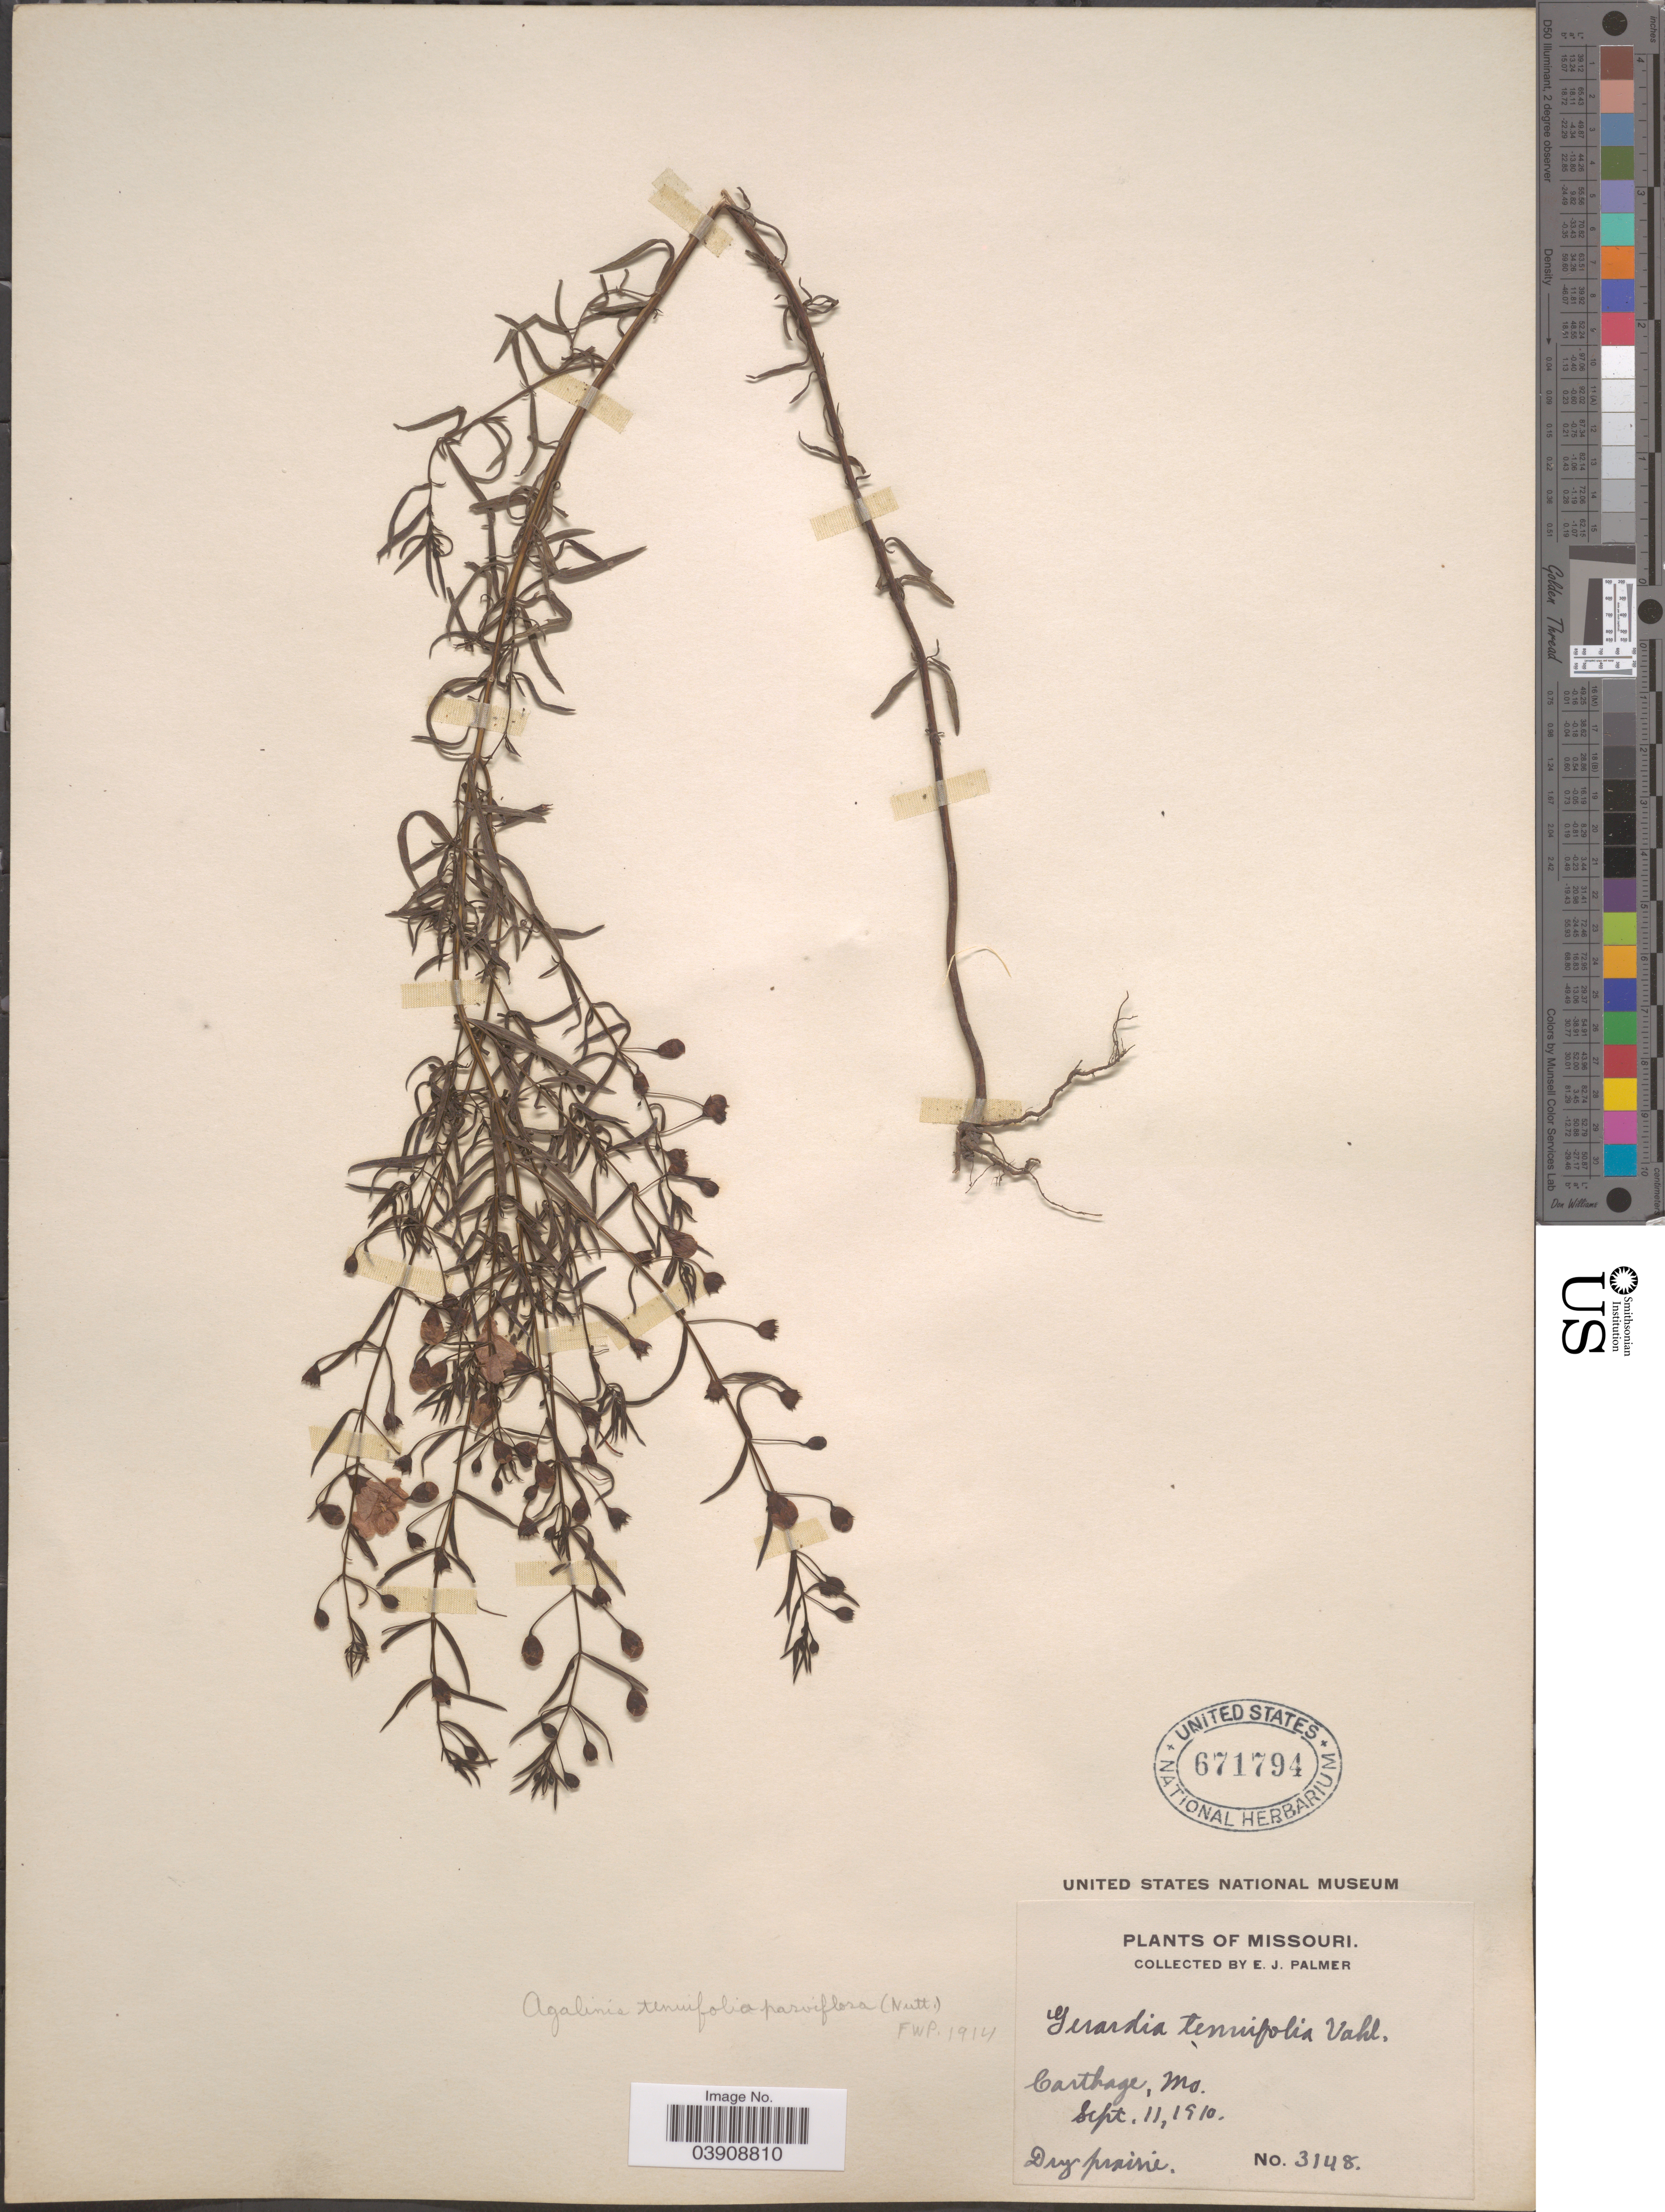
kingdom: Plantae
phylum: Tracheophyta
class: Magnoliopsida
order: Lamiales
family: Orobanchaceae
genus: Agalinis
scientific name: Agalinis tenuifolia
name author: (Vahl) Raf.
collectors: E. J. Palmer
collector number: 3148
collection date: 1910-09-11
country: United States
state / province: Missouri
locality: Carthage.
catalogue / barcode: US 671794